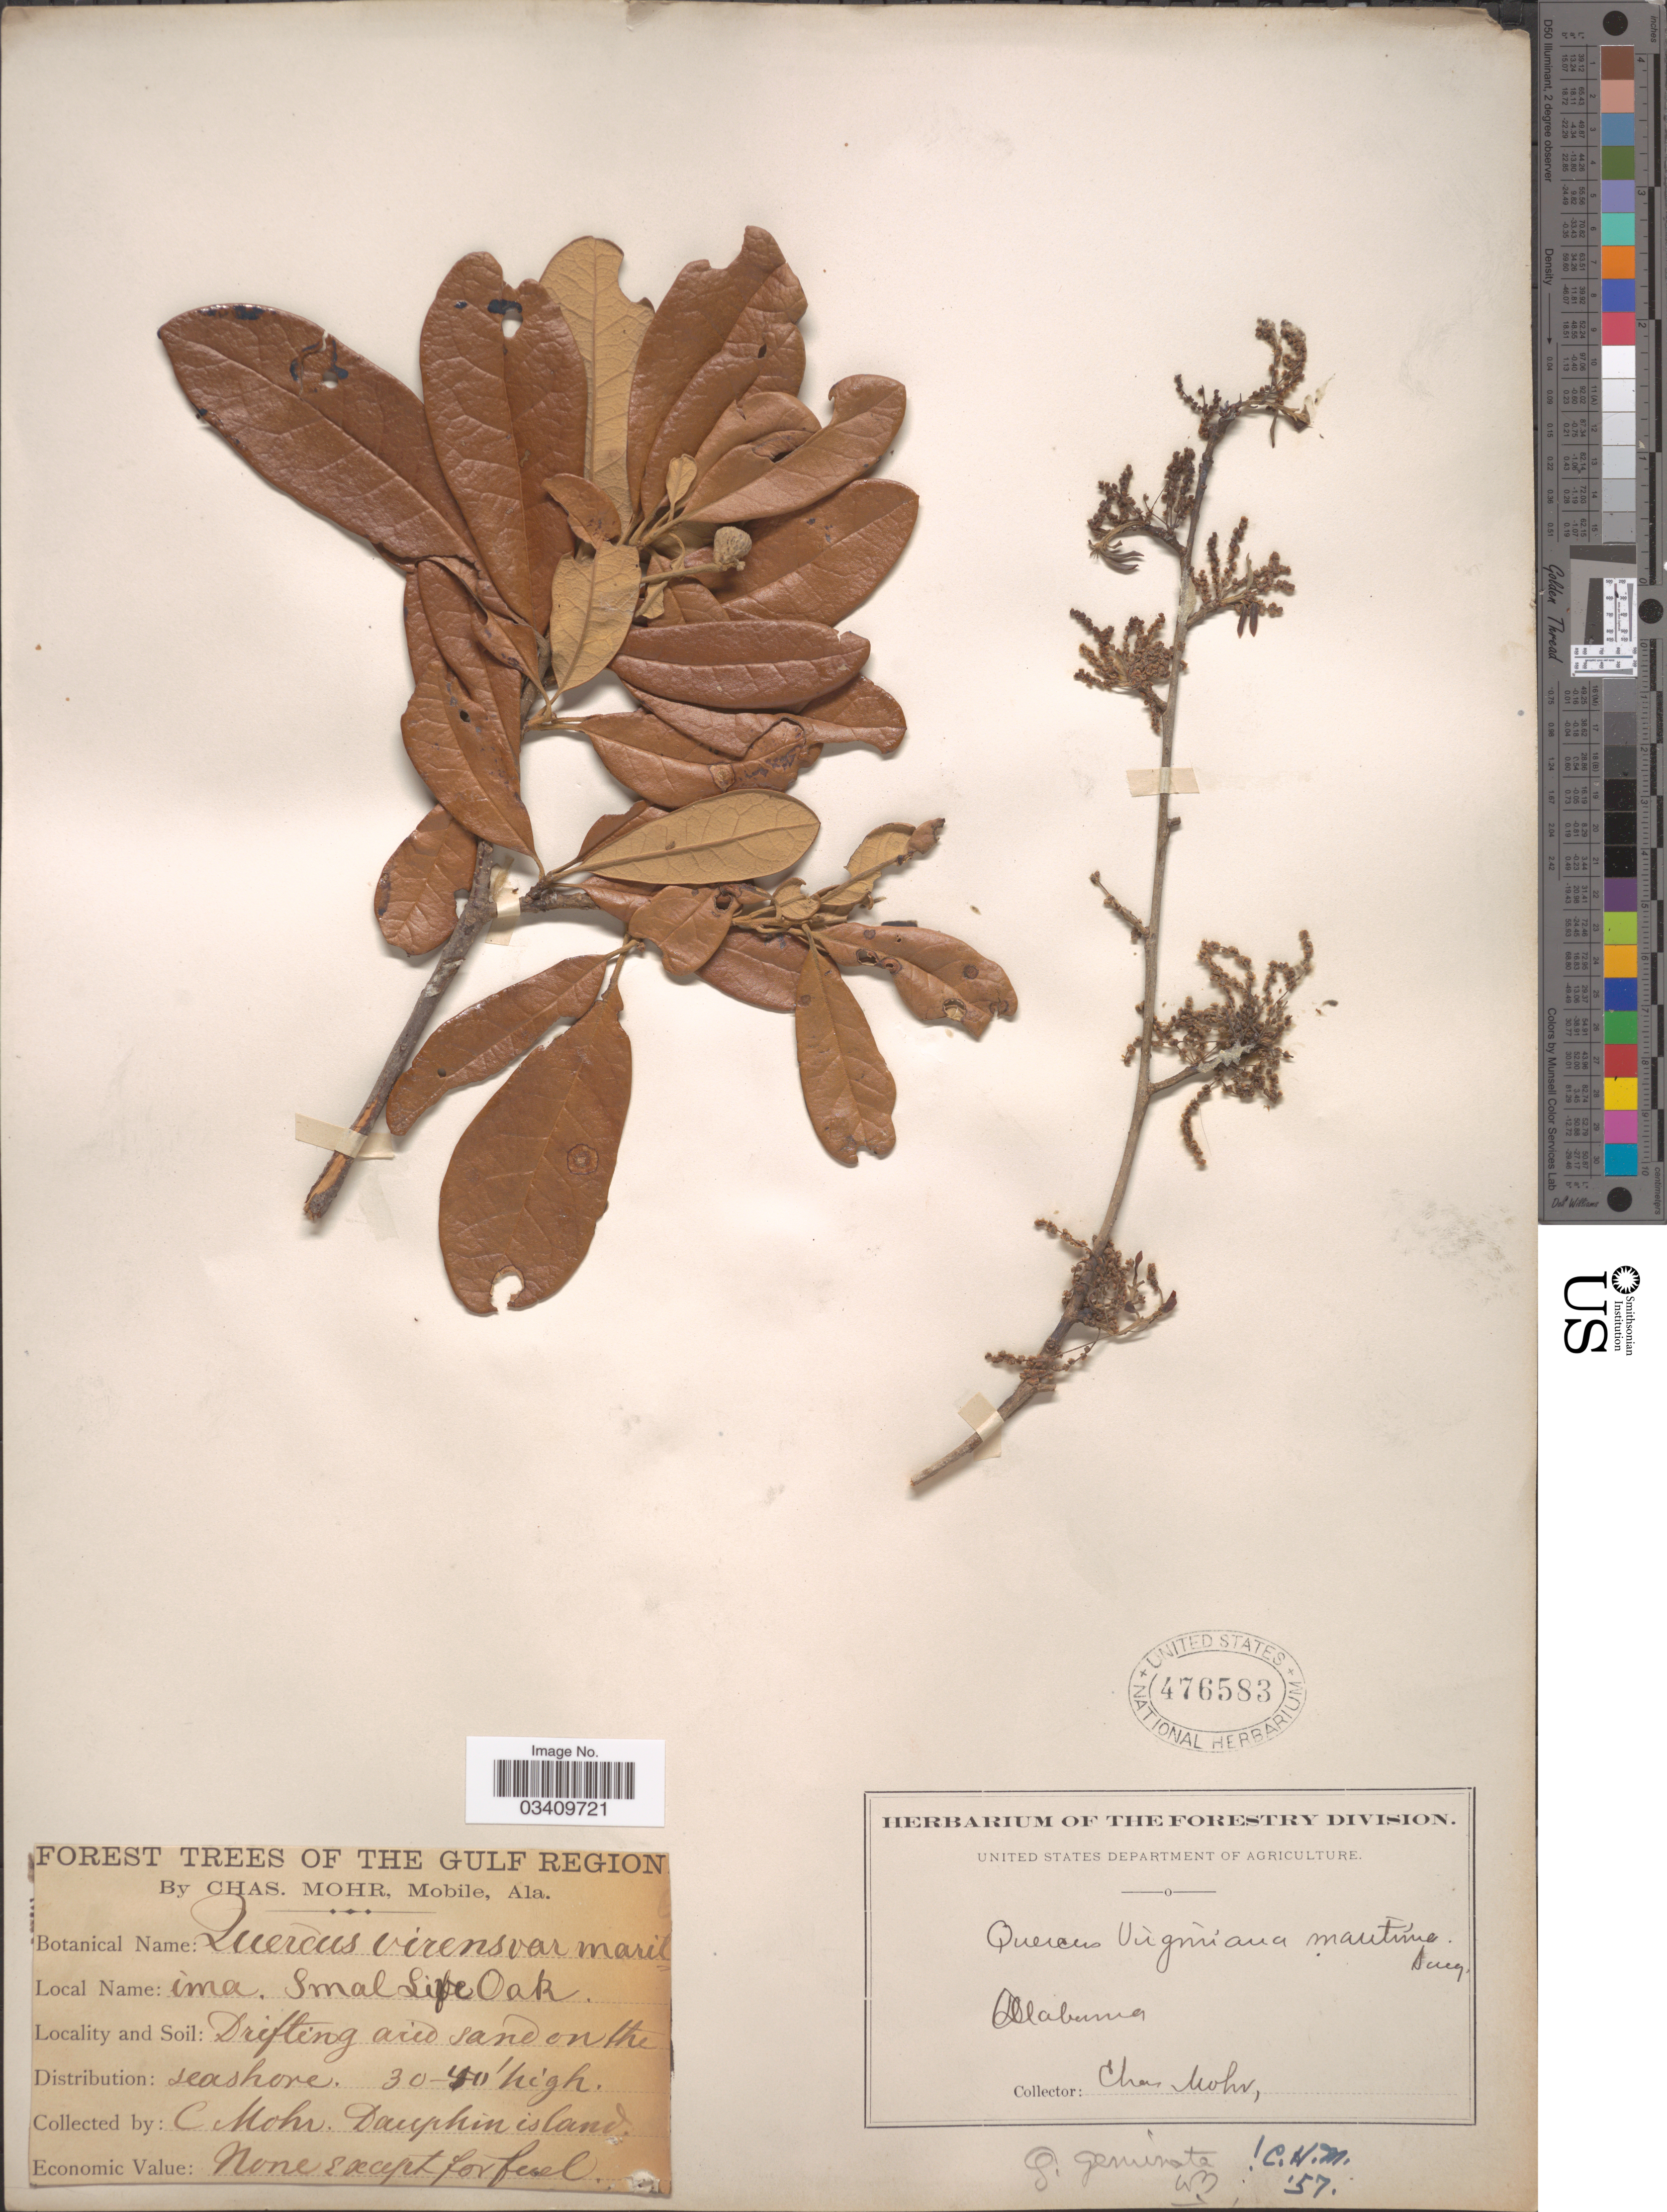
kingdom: Plantae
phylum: Tracheophyta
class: Magnoliopsida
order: Fagales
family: Fagaceae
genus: Quercus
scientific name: Quercus virginiana var. maritima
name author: (Michx.) Sarg.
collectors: Mohr, C. T. (herbarium)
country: United States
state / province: Alabama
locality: The Gulf Region. Drifting area sand on the seashore. Dauphin island.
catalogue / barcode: US 476583